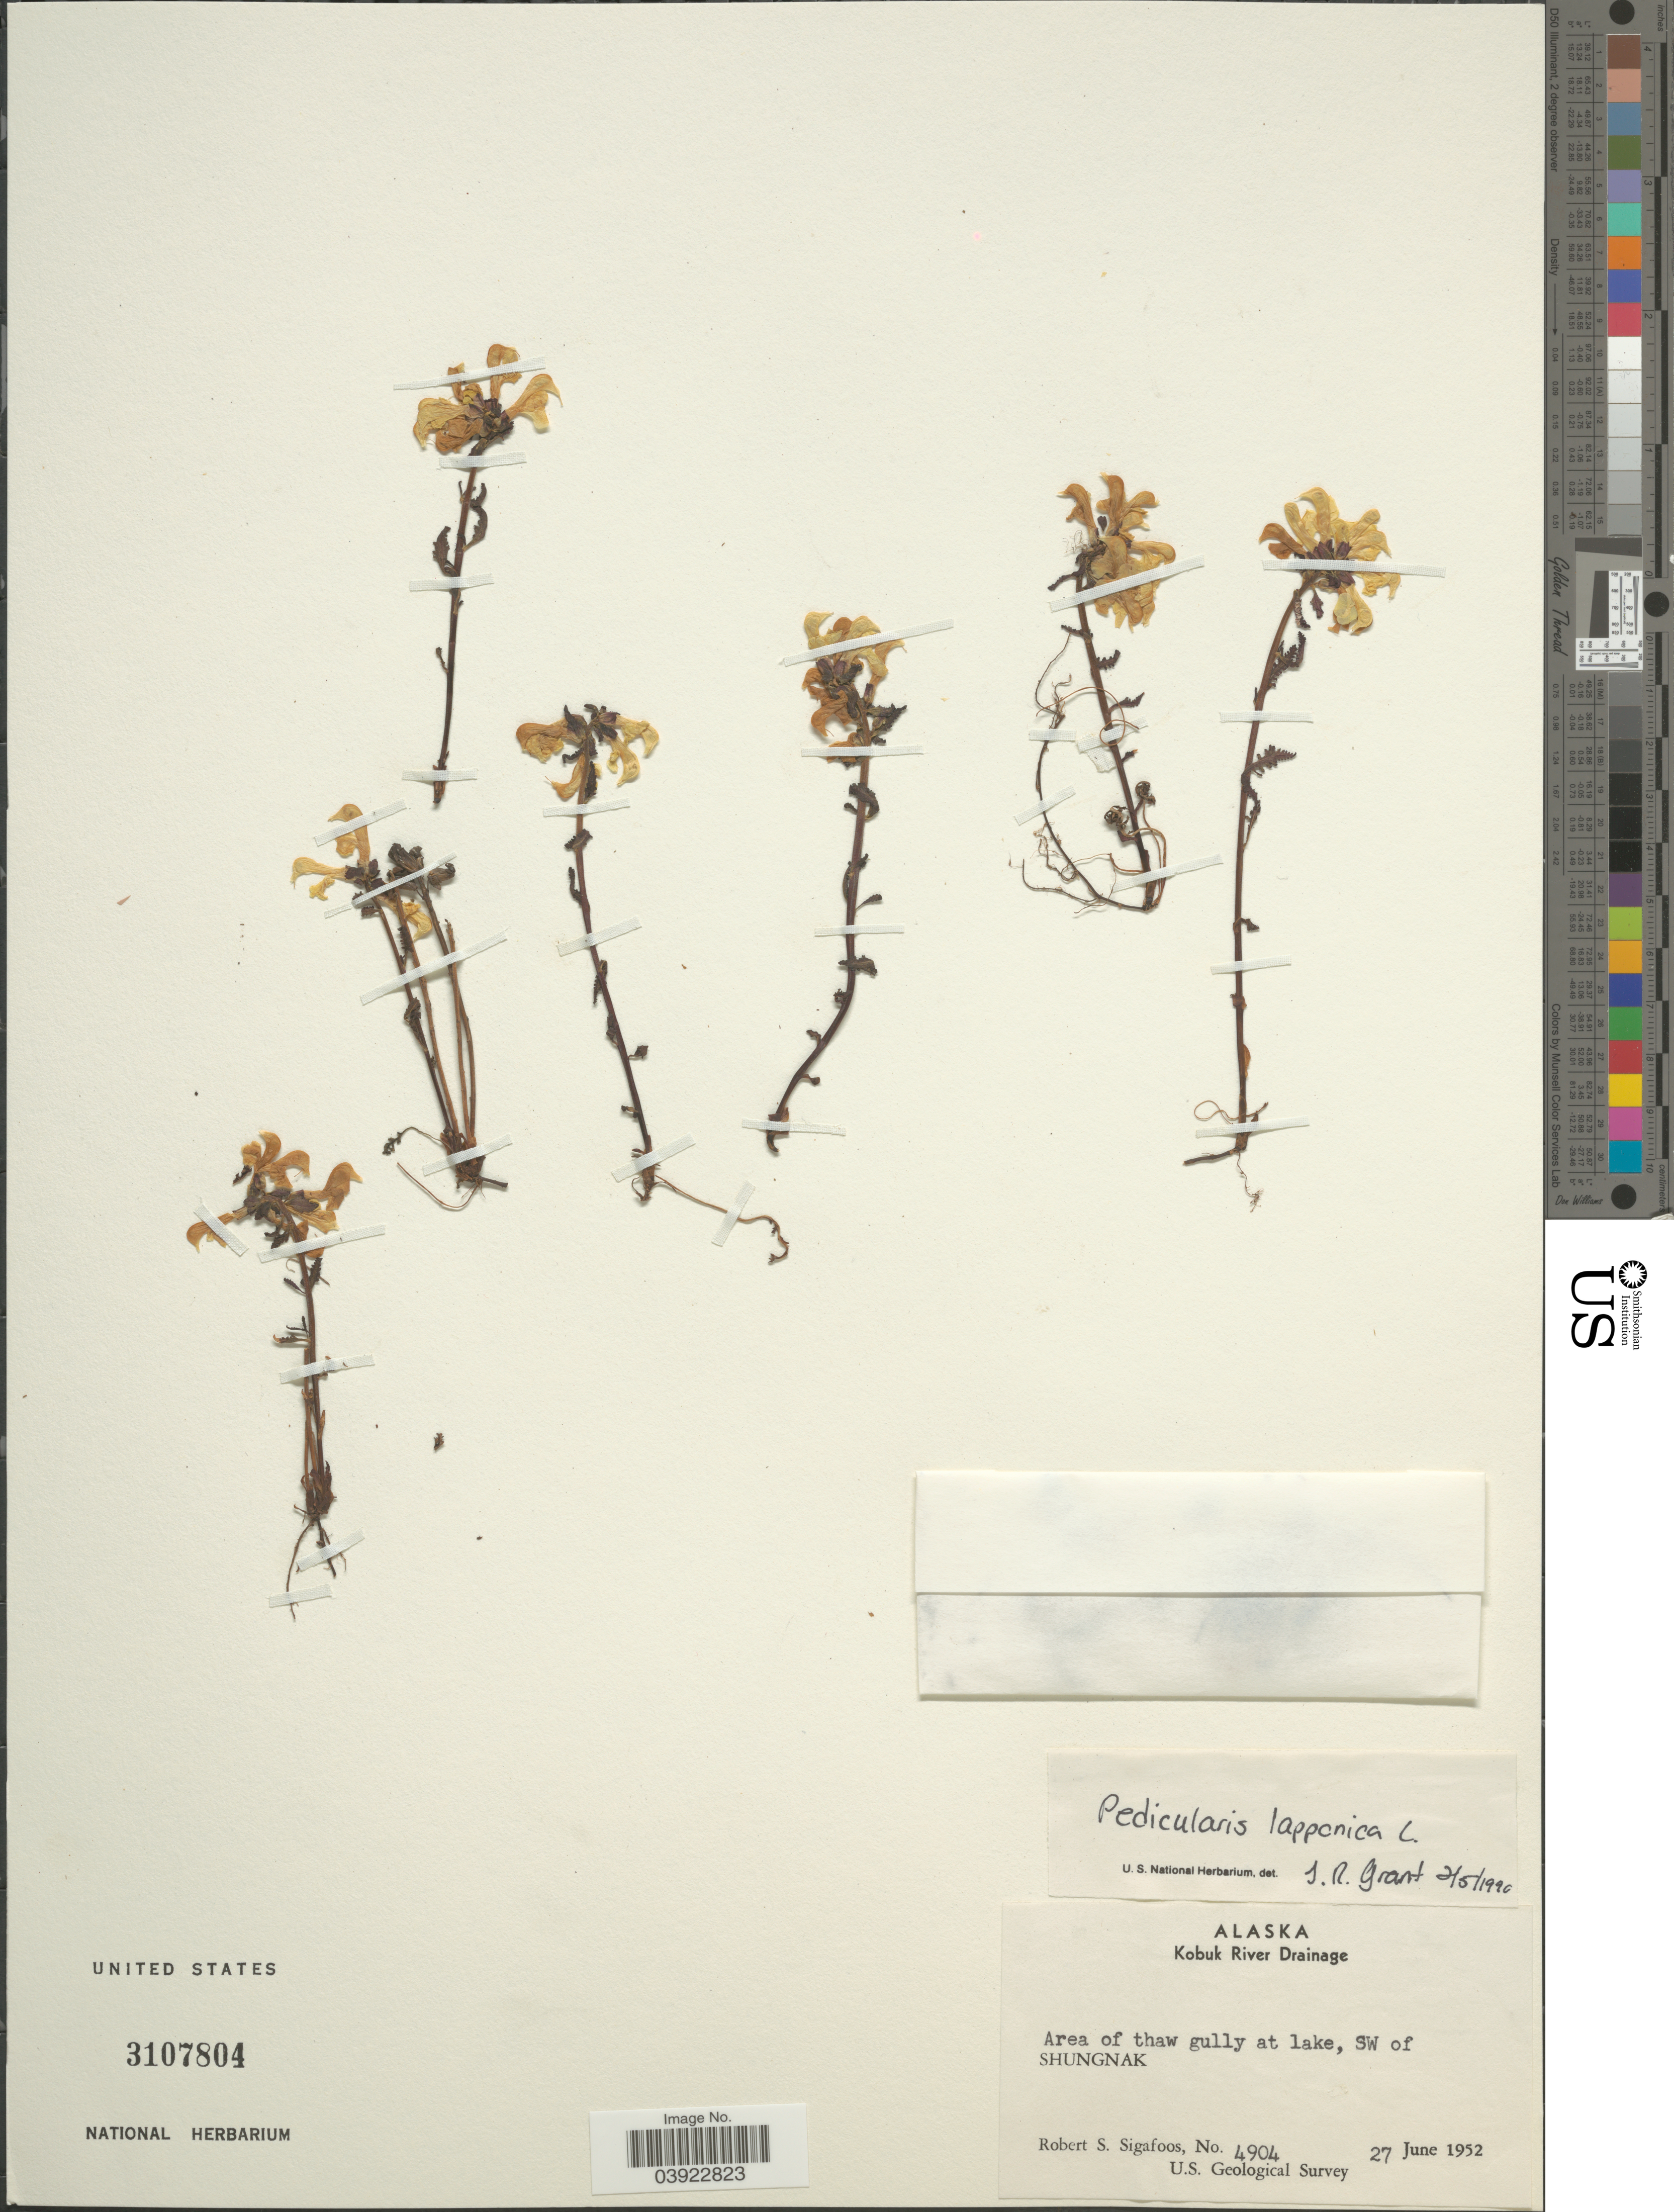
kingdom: Plantae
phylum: Tracheophyta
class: Magnoliopsida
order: Lamiales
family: Orobanchaceae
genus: Pedicularis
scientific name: Pedicularis lapponica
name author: L.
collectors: R. Sigafoos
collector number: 4904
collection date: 1952-06-27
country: United States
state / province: Alaska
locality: Kobuk River Drainage. Area of thaw gully at lake, SW of Shungnak.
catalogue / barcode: US 3107804